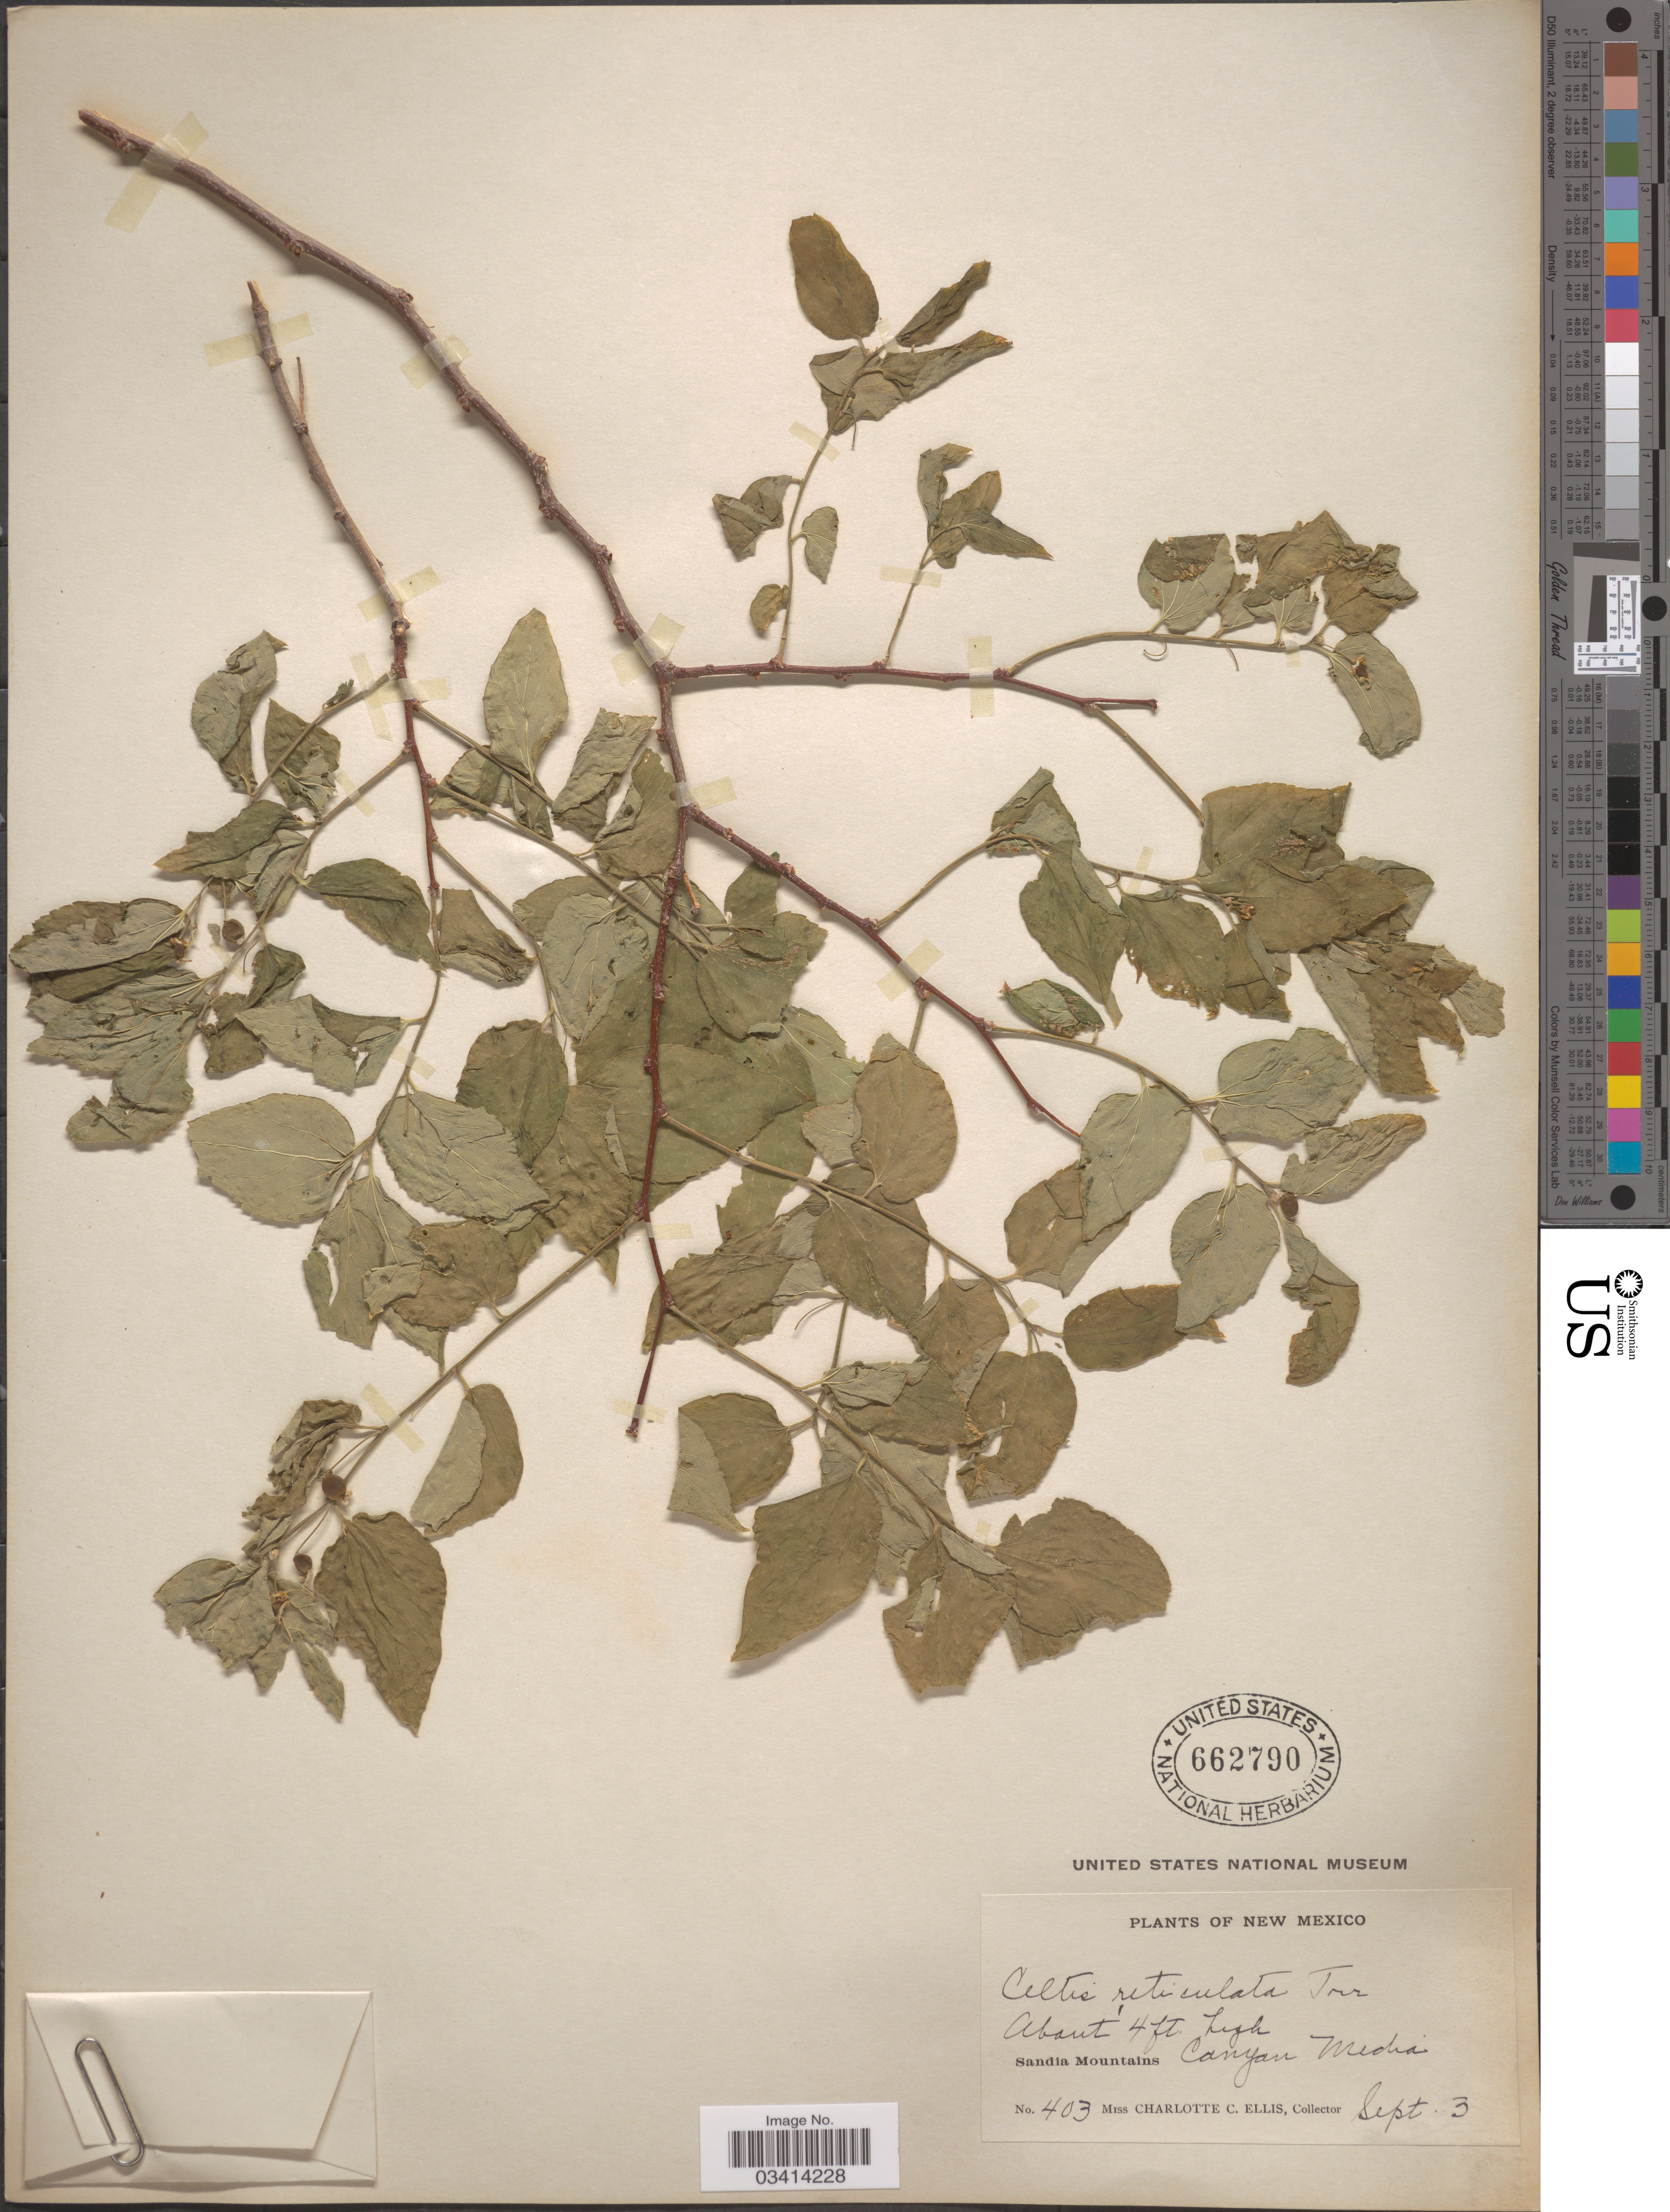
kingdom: Plantae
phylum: Tracheophyta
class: Magnoliopsida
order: Rosales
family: Cannabaceae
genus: Celtis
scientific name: Celtis reticulata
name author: Torr.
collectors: C. C. Ellis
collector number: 403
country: United States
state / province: New Mexico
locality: Sandia Mountains. Canyon Media.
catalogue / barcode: US 662790